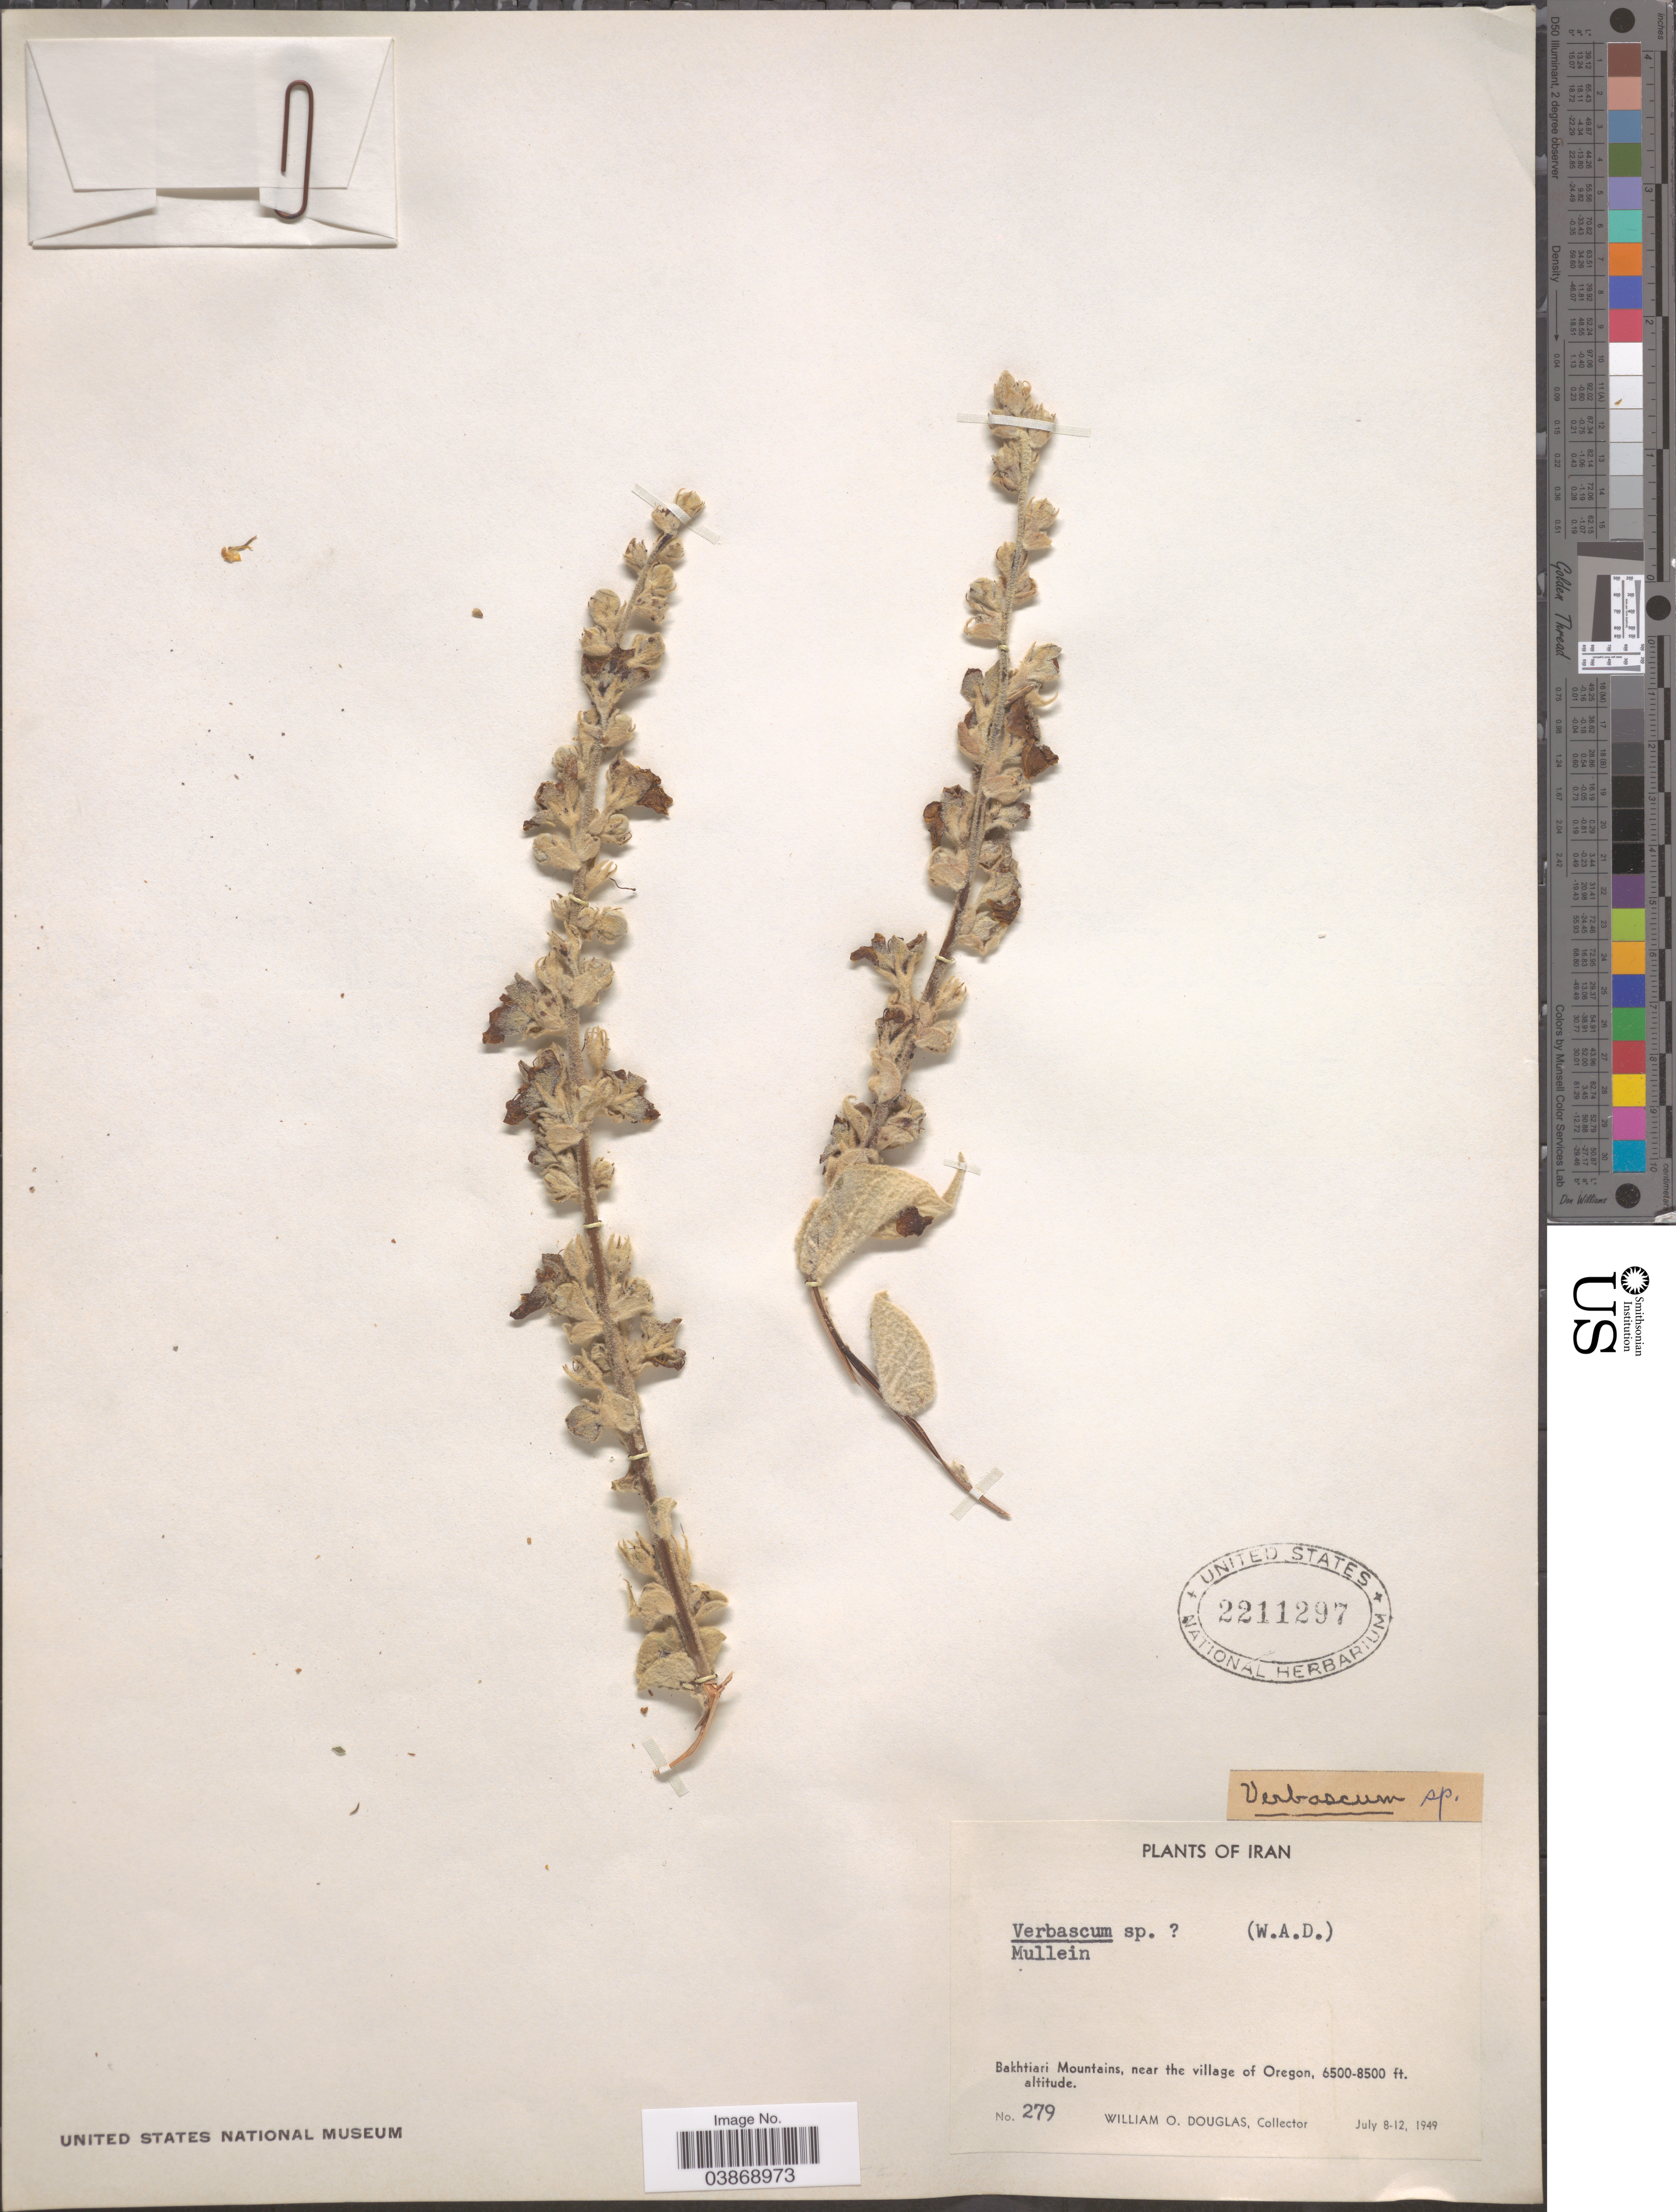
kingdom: Plantae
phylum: Tracheophyta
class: Magnoliopsida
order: Lamiales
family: Scrophulariaceae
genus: Verbascum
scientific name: Verbascum sp.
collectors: W. Douglas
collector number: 279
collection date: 1949-07-08/1949-07-12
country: Iran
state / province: Chahar Mahaal and Bakhtiari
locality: Bakhtiara Mountains, near the village of Oregon.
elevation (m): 1981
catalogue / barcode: US 2211297